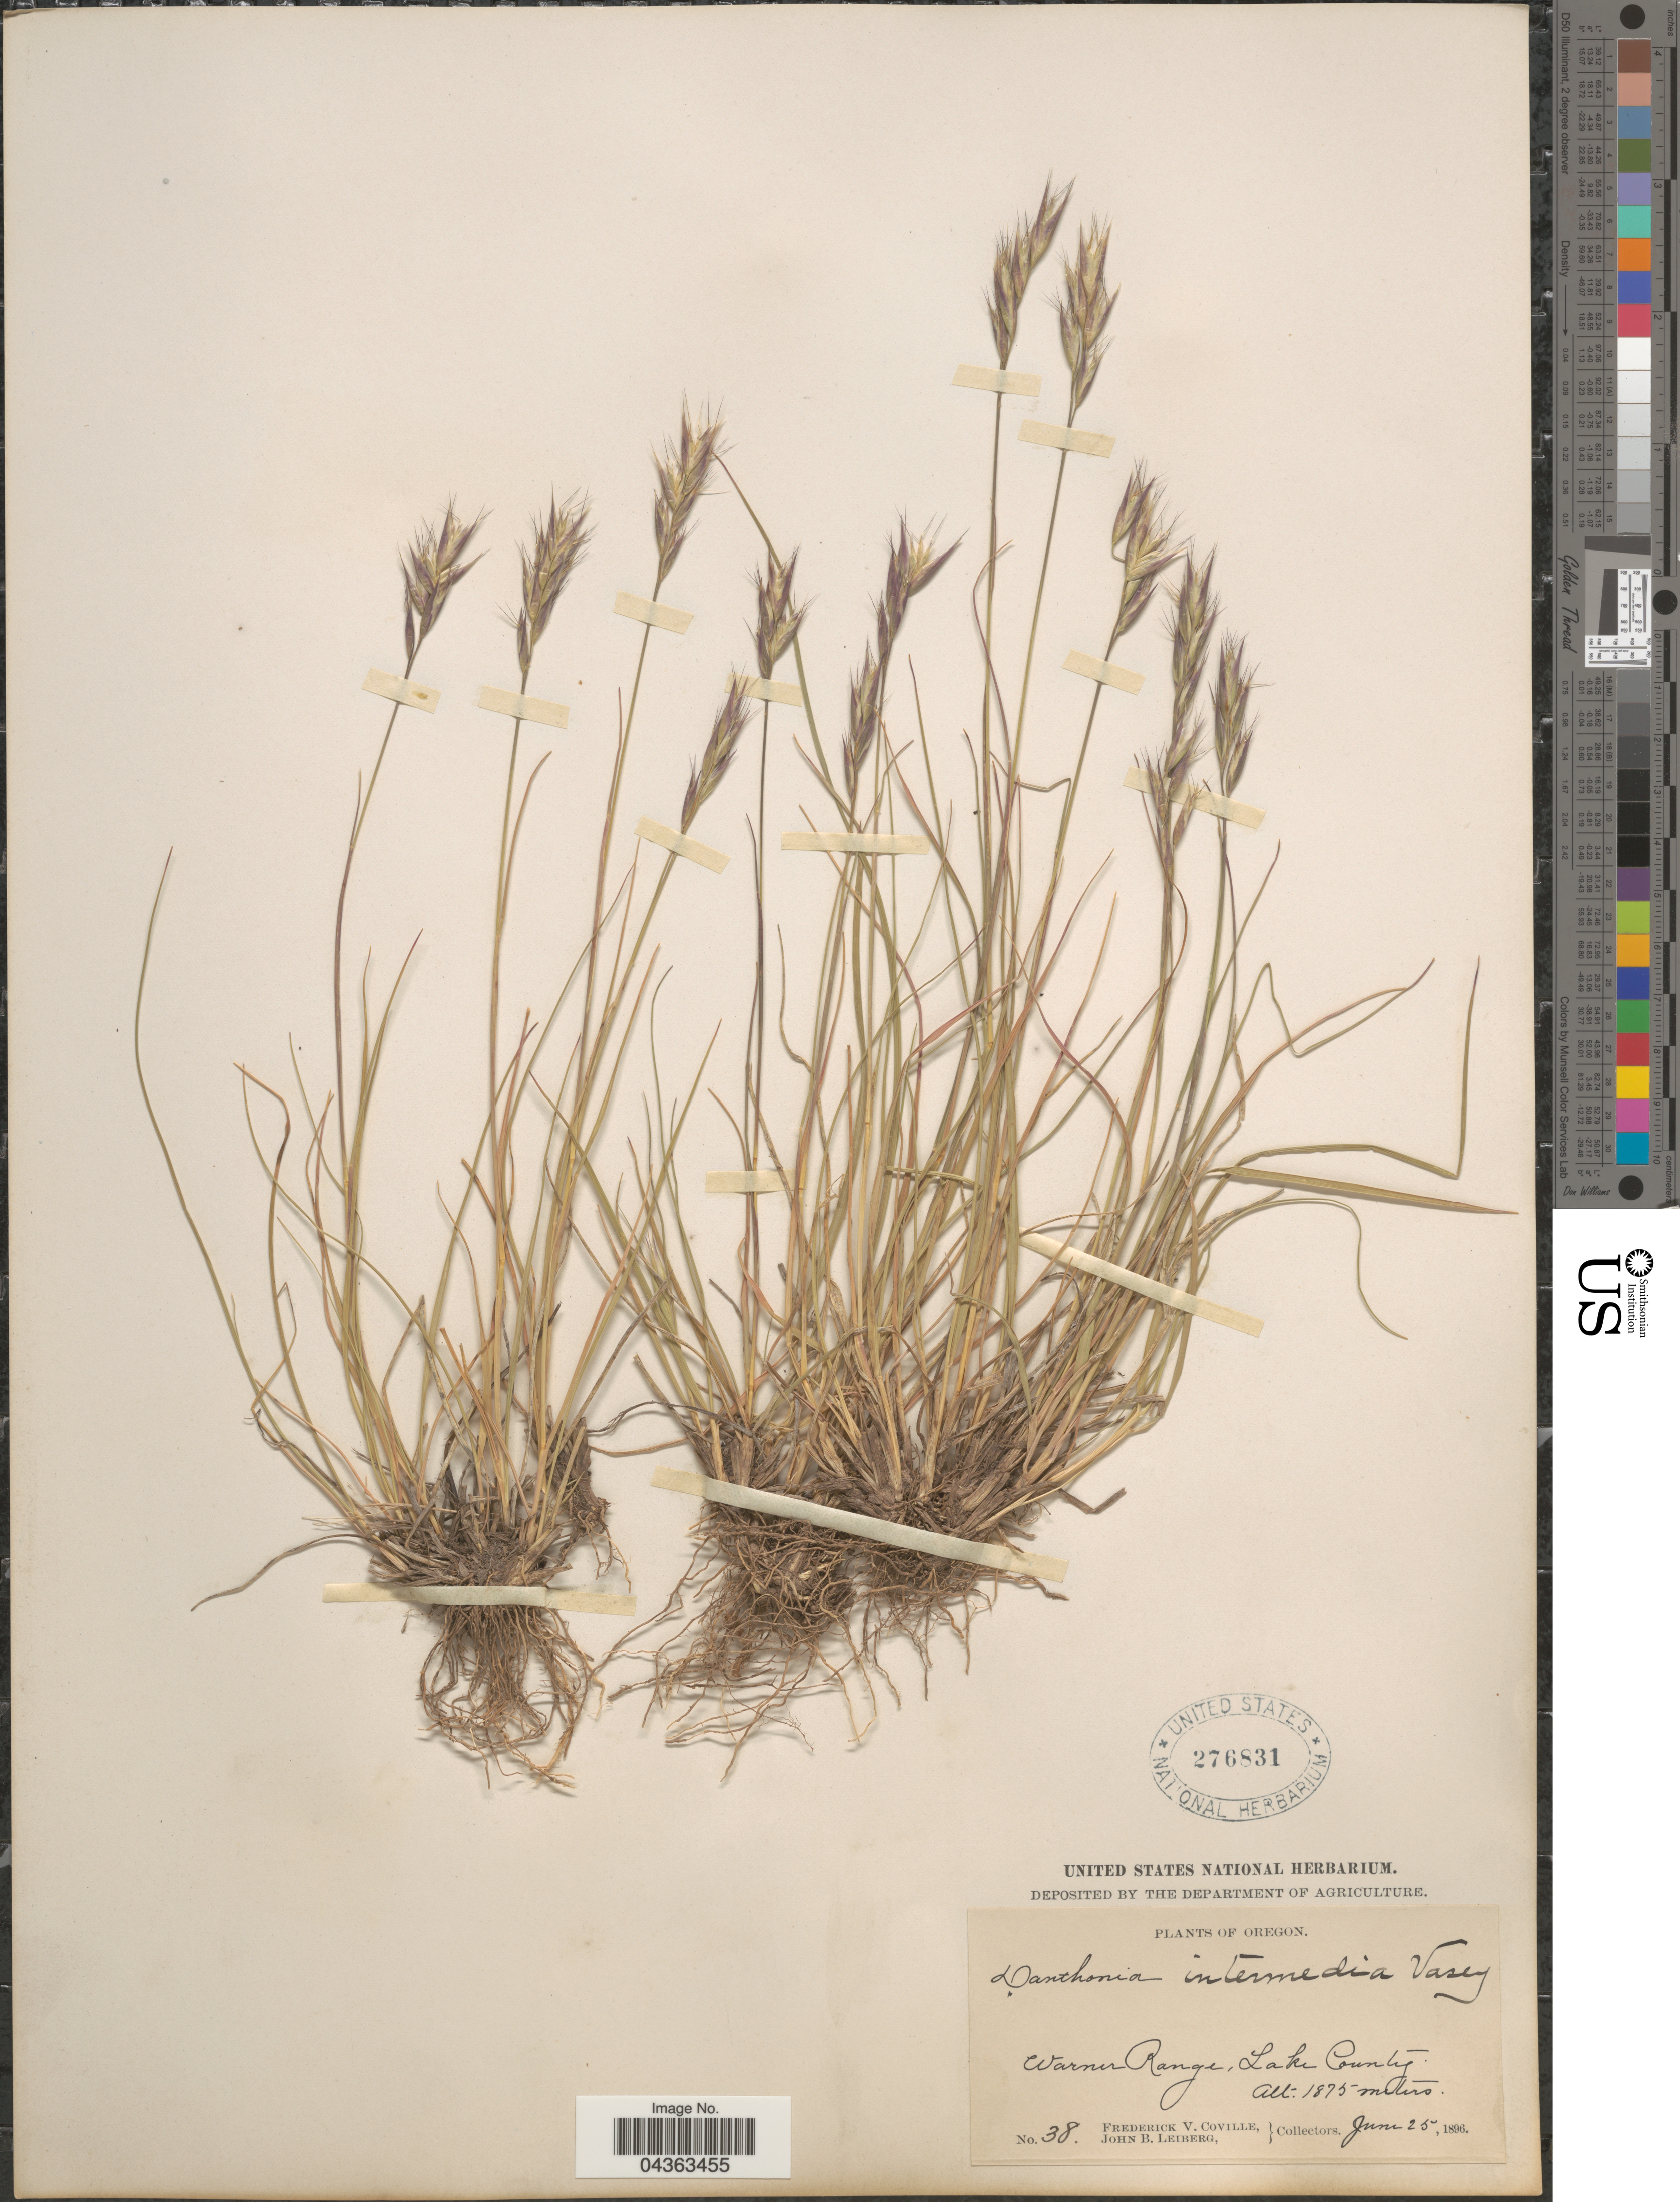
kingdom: Plantae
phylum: Tracheophyta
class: Liliopsida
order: Poales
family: Poaceae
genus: Danthonia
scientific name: Danthonia intermedia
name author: Vasey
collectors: F. V. Coville & J. B. Leiberg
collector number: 38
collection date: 1896-06-25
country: United States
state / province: Oregon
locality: Warner Range, Lake County.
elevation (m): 1875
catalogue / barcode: US 276831